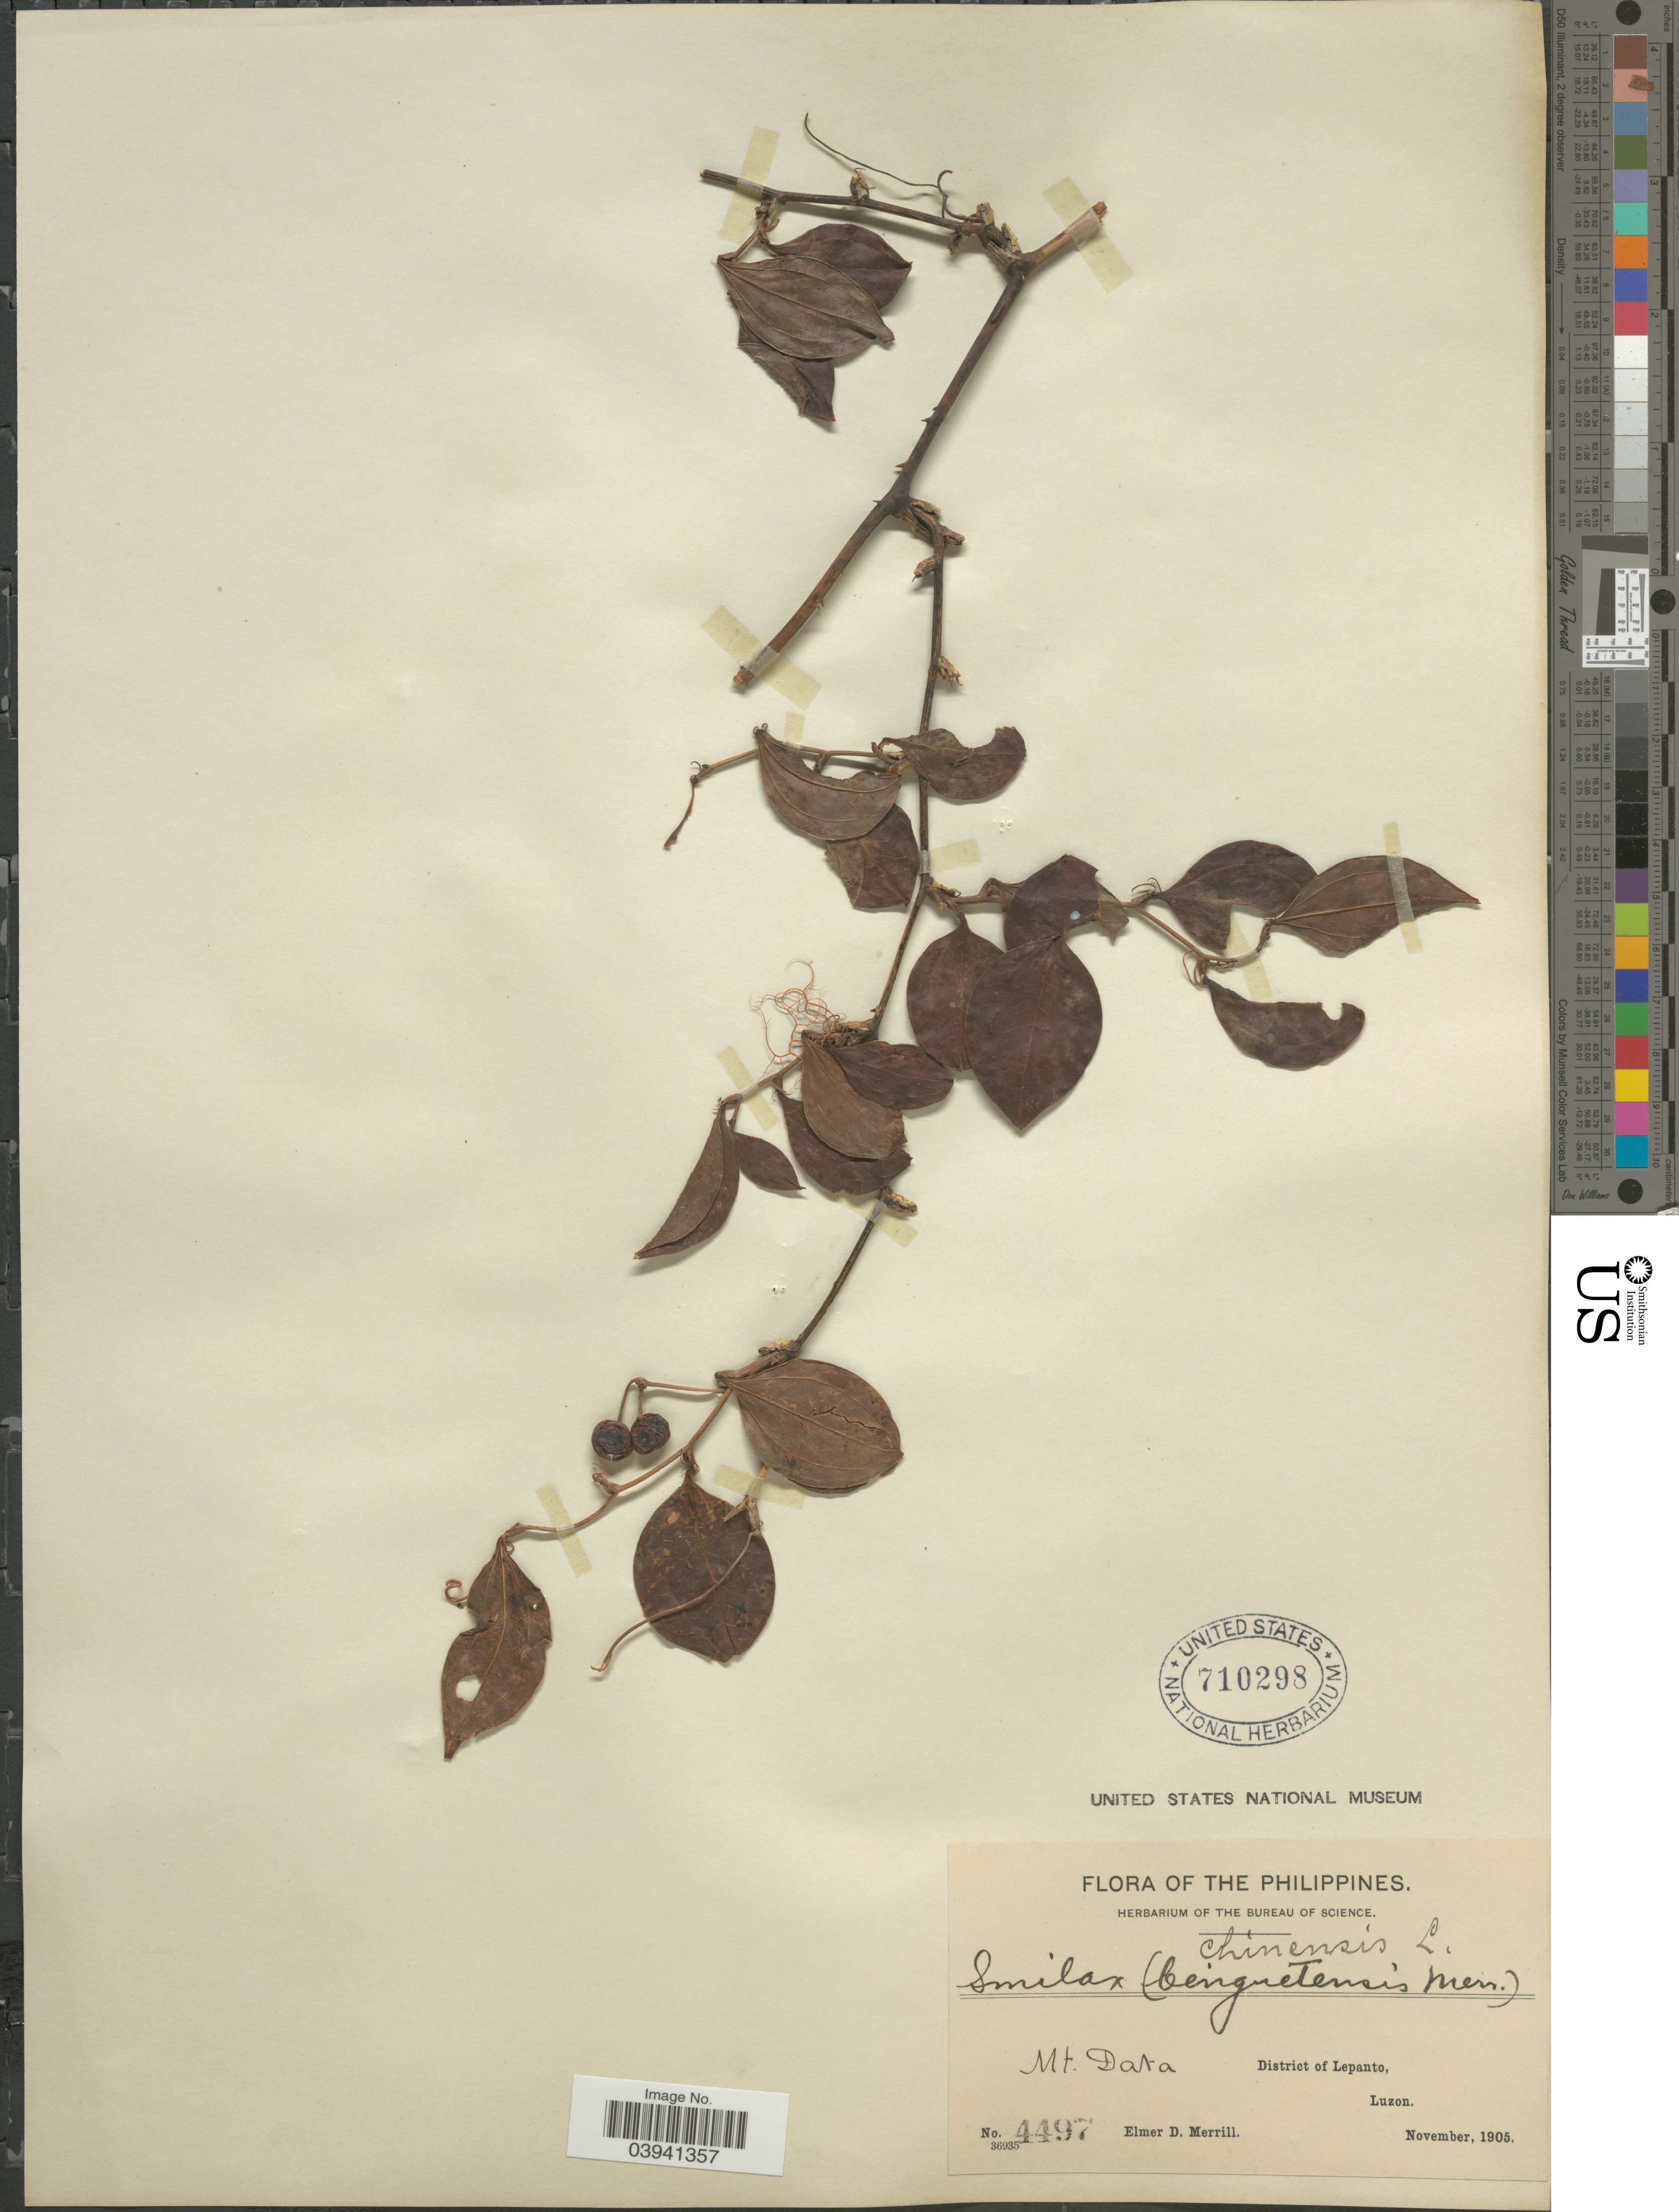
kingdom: Plantae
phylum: Tracheophyta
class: Liliopsida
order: Liliales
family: Smilacaceae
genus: Smilax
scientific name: Smilax china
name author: L.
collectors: E. D. Merrill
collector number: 4497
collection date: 1905-11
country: Philippines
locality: Mt. Data. District of Lepant, Luzon.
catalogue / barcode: US 710298